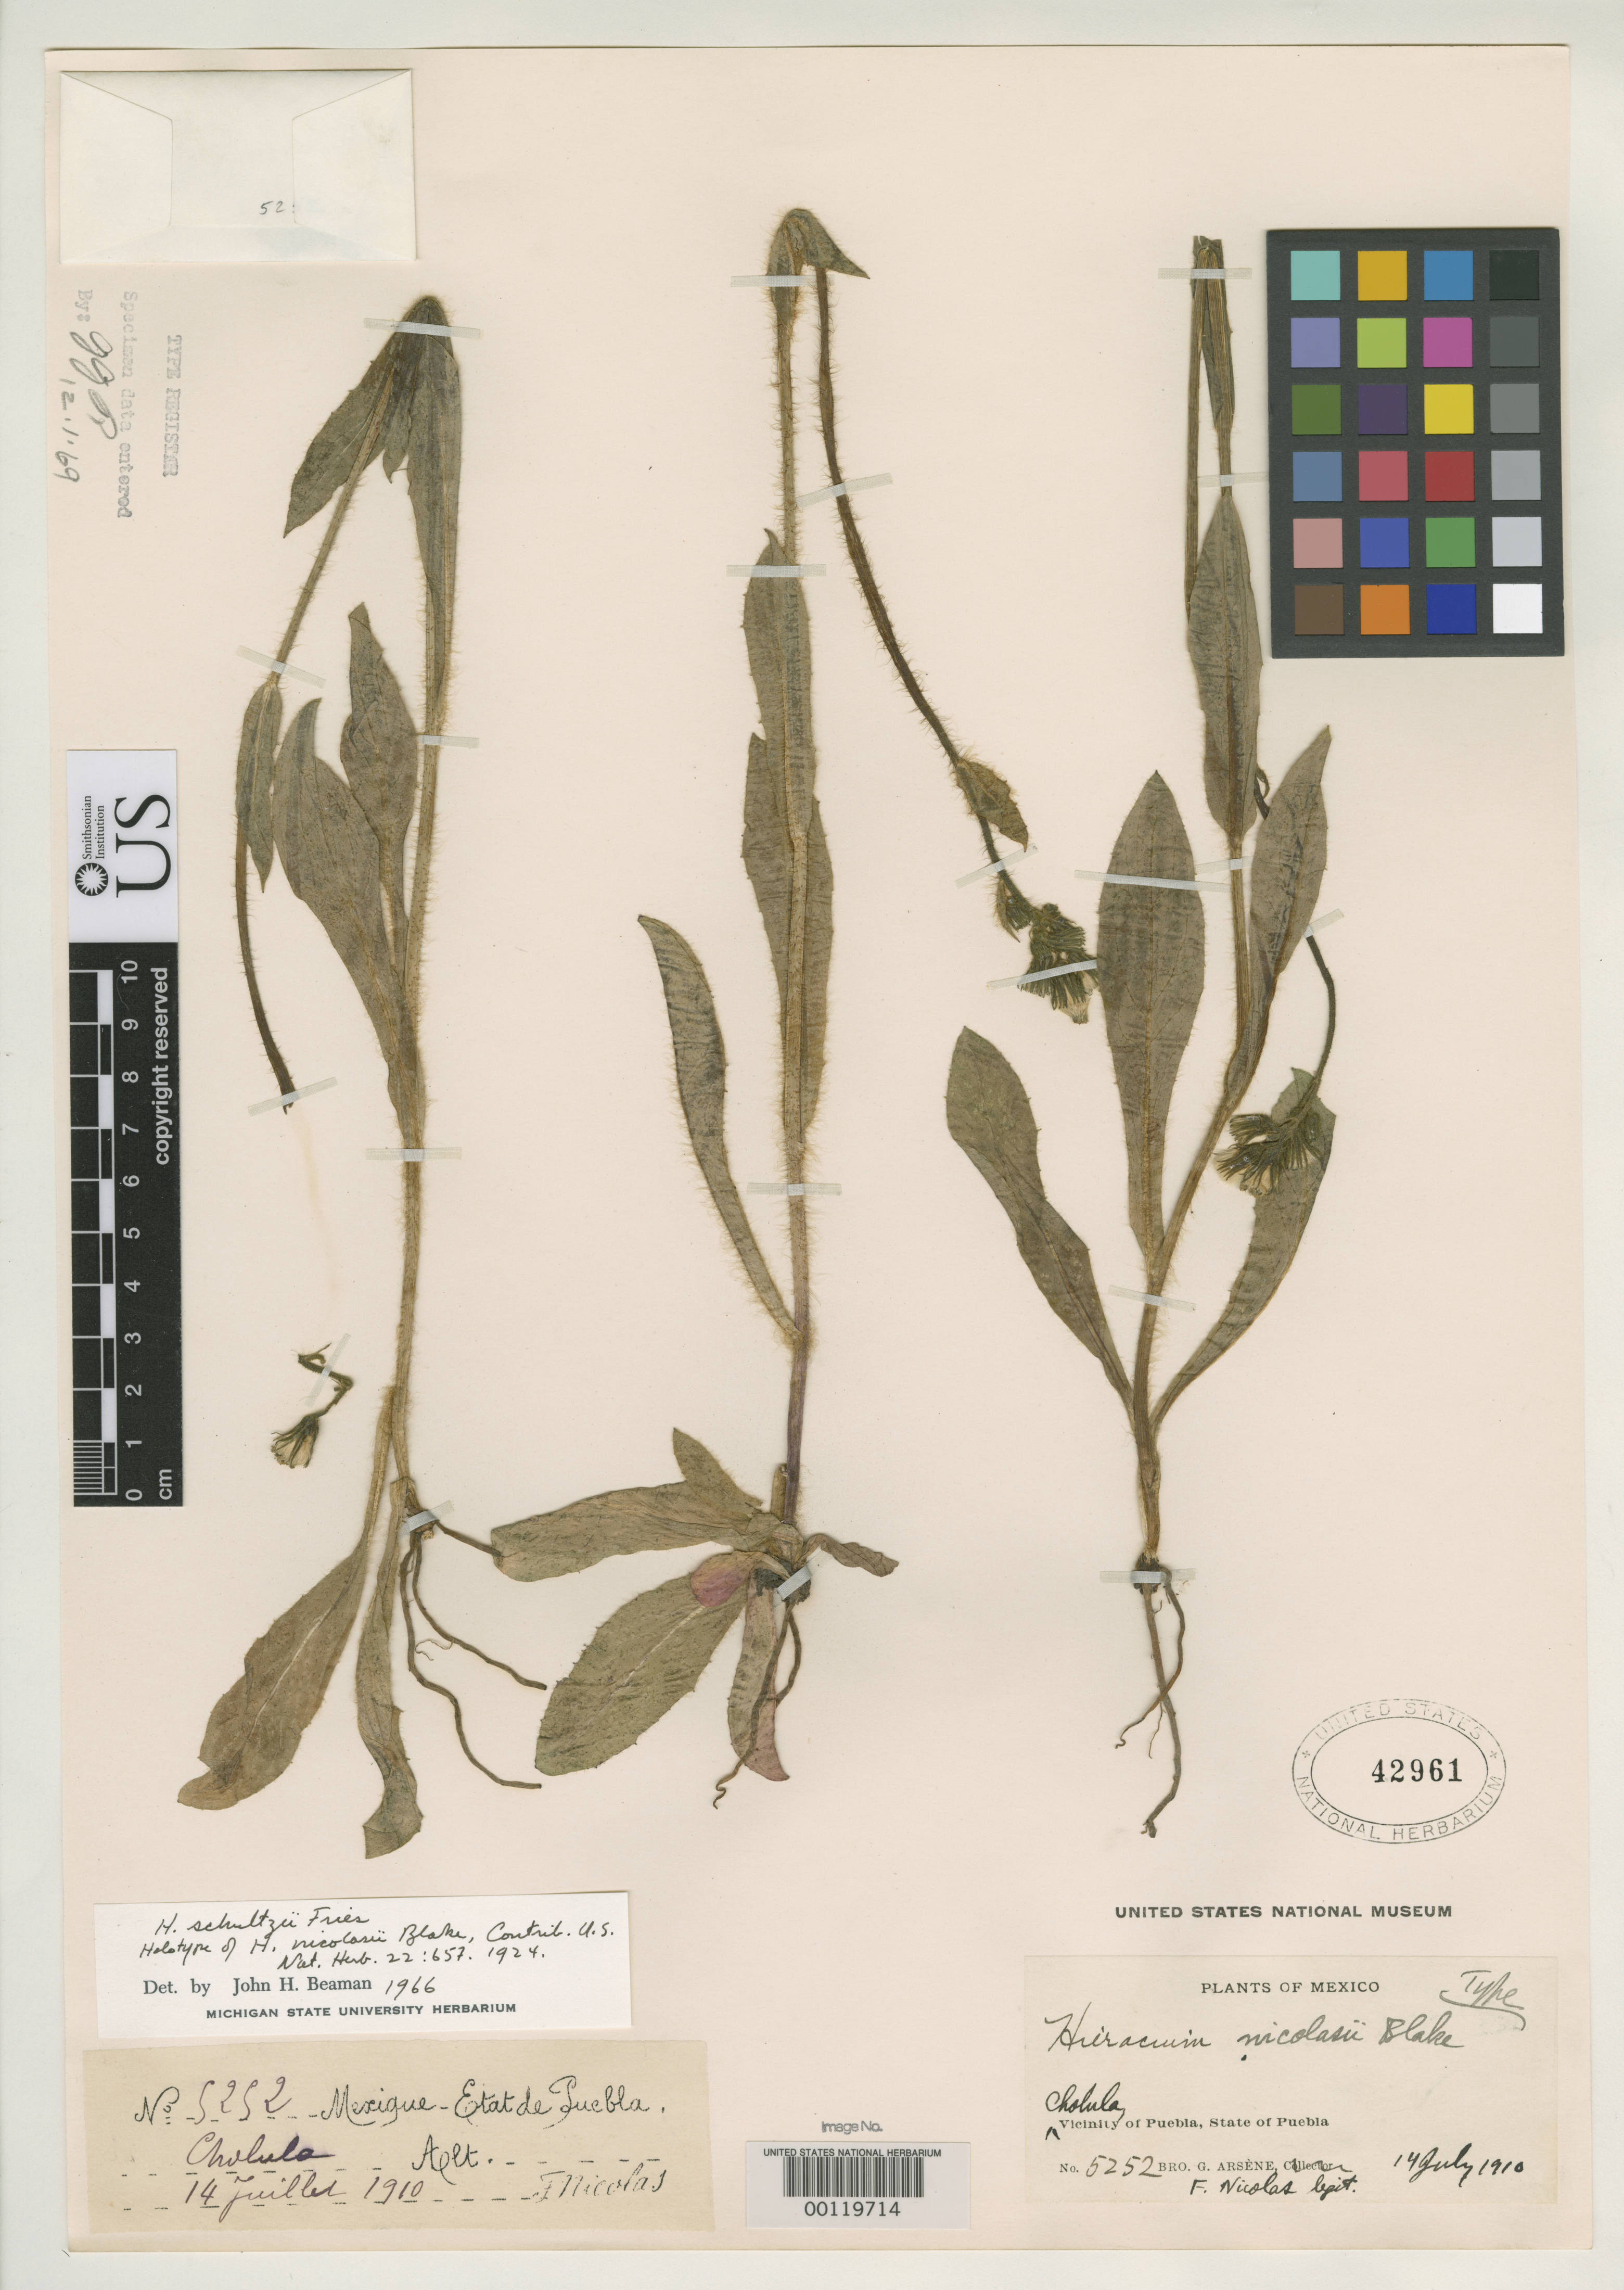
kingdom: Plantae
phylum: Tracheophyta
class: Magnoliopsida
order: Asterales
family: Asteraceae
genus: Hieracium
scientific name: Hieracium nicolasii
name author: S.F. Blake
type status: Holotype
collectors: B. Nicolas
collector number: Arsene 5252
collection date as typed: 14 Jul 1910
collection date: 1910-07-14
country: Mexico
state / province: Puebla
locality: Puebla.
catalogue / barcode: US 42961